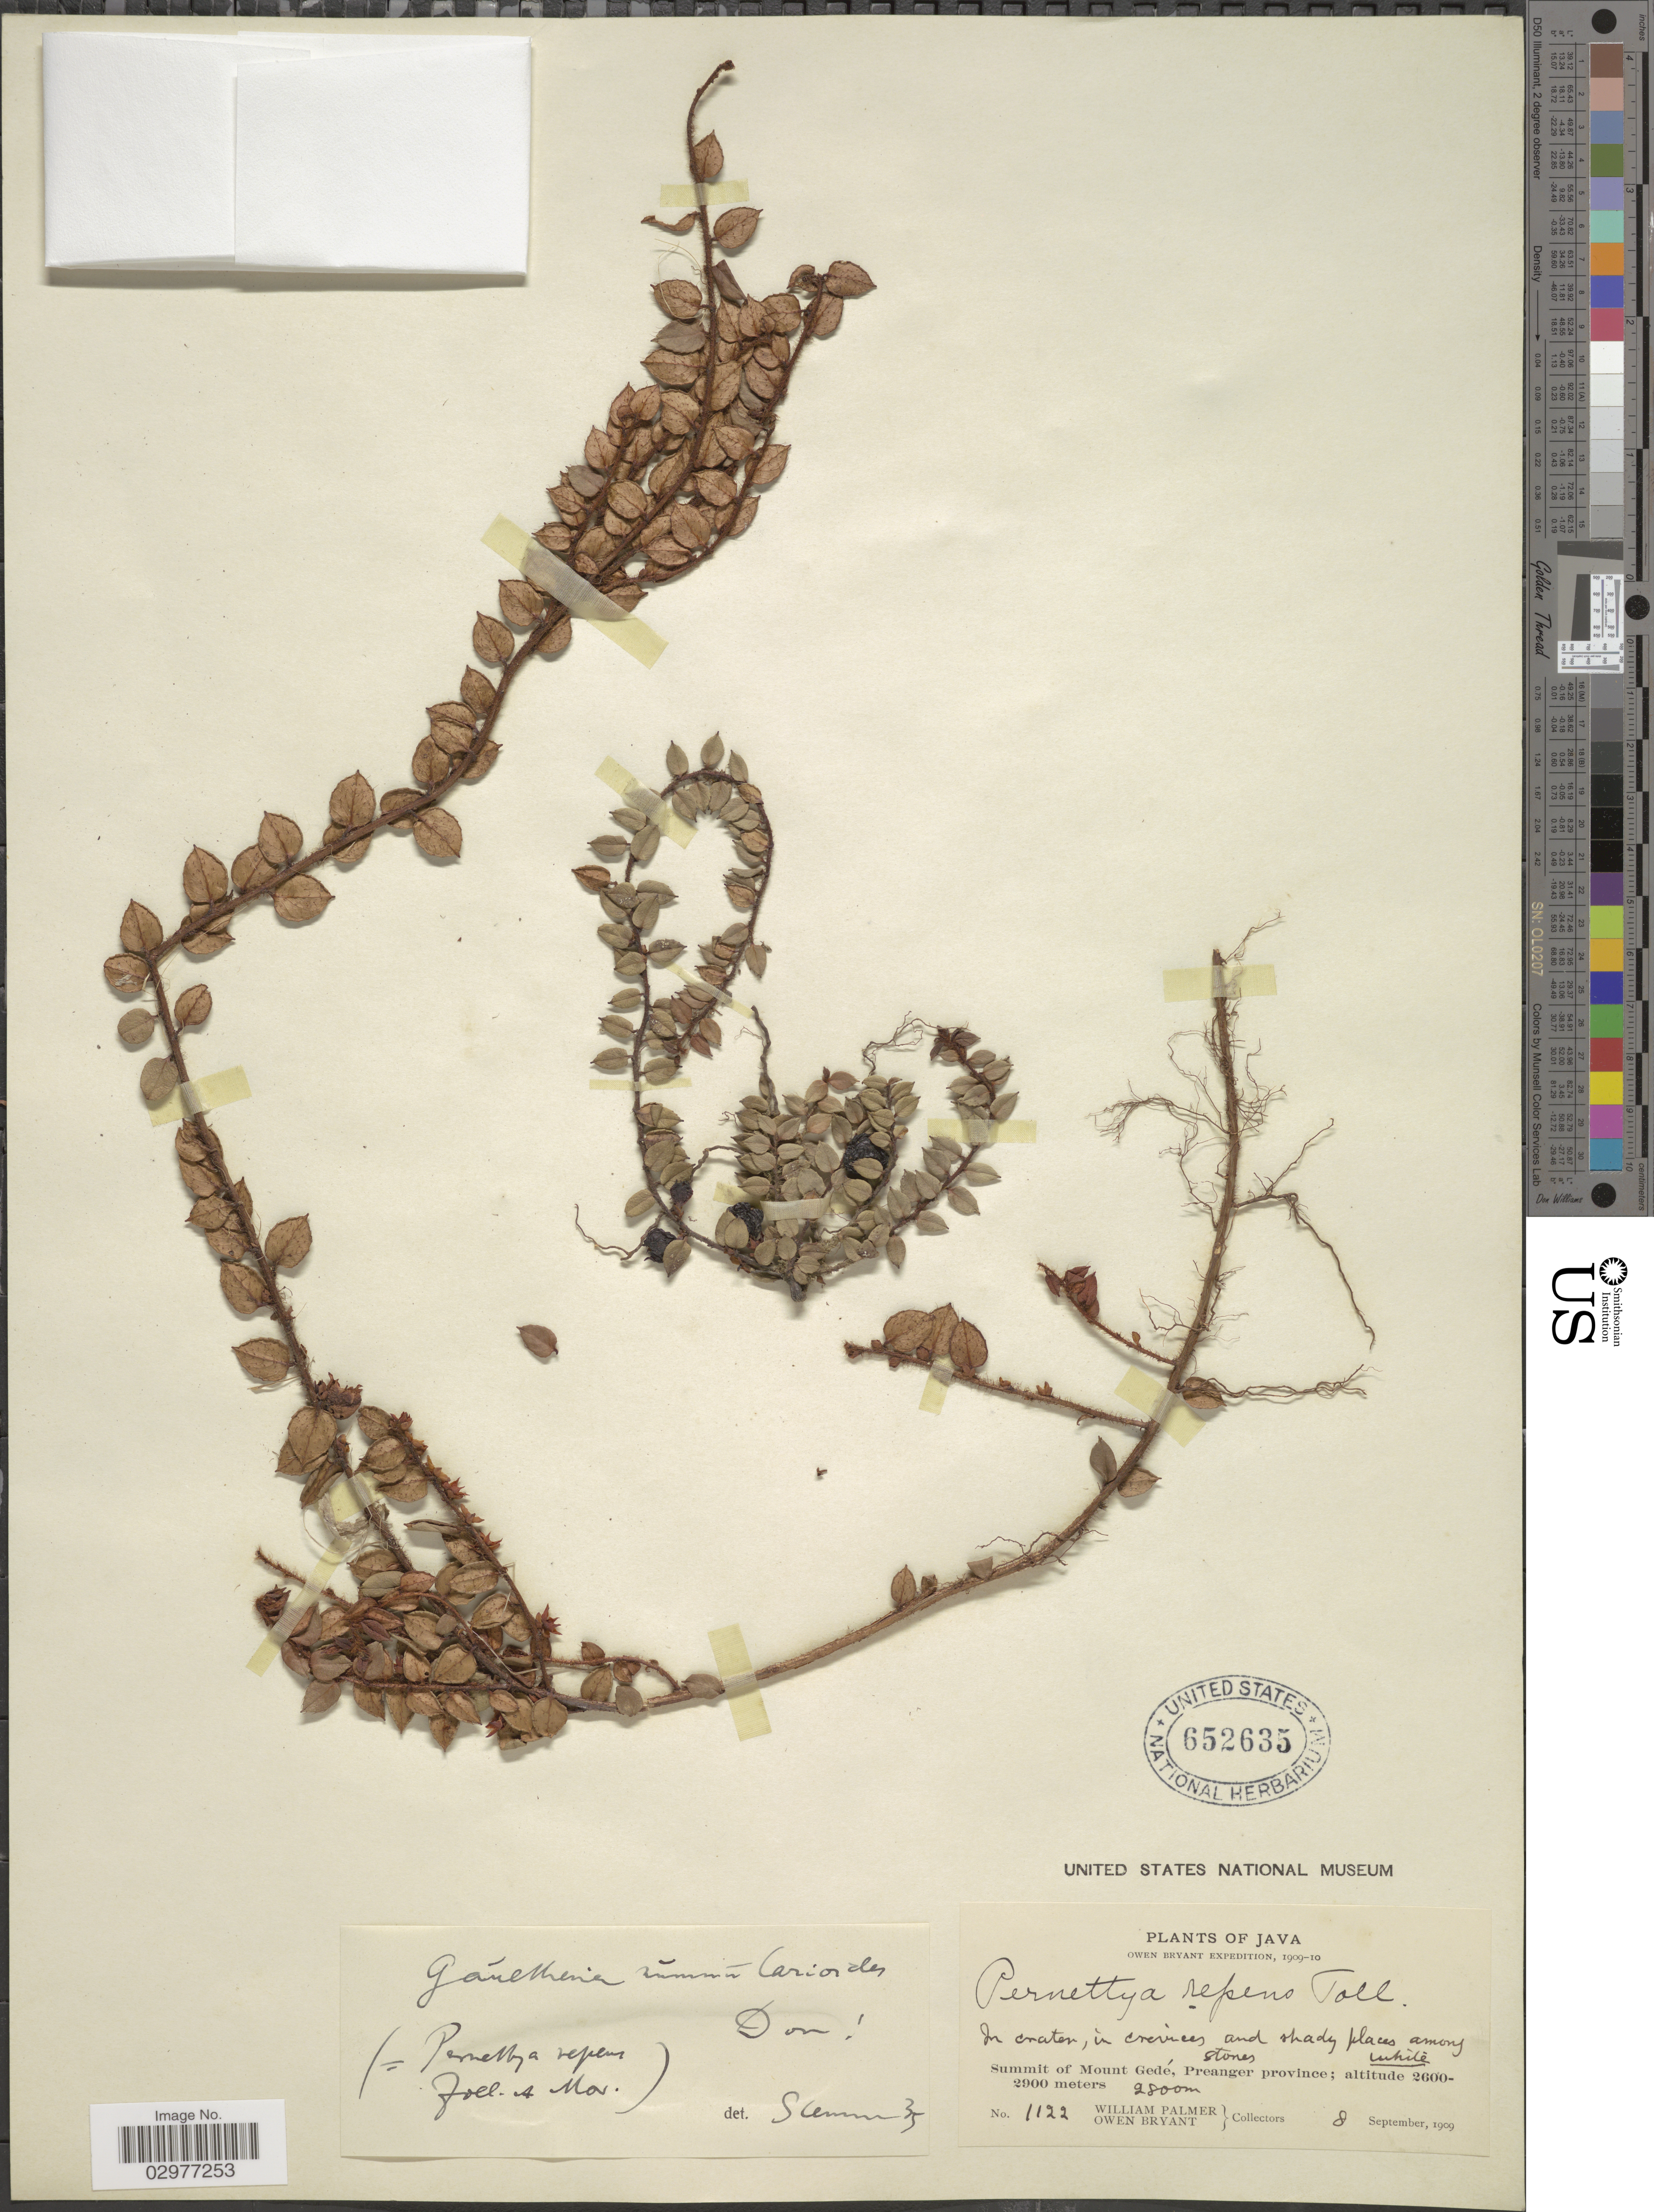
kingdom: Plantae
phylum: Tracheophyta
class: Magnoliopsida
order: Ericales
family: Ericaceae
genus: Gaultheria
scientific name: Gaultheria nummularioides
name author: G. Don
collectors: W. Palmer & O. Bryant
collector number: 1122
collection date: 1909-09-08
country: Indonesia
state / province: Java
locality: Summit of Mount Gedé, Preanger province.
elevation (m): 2800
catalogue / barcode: US 652635